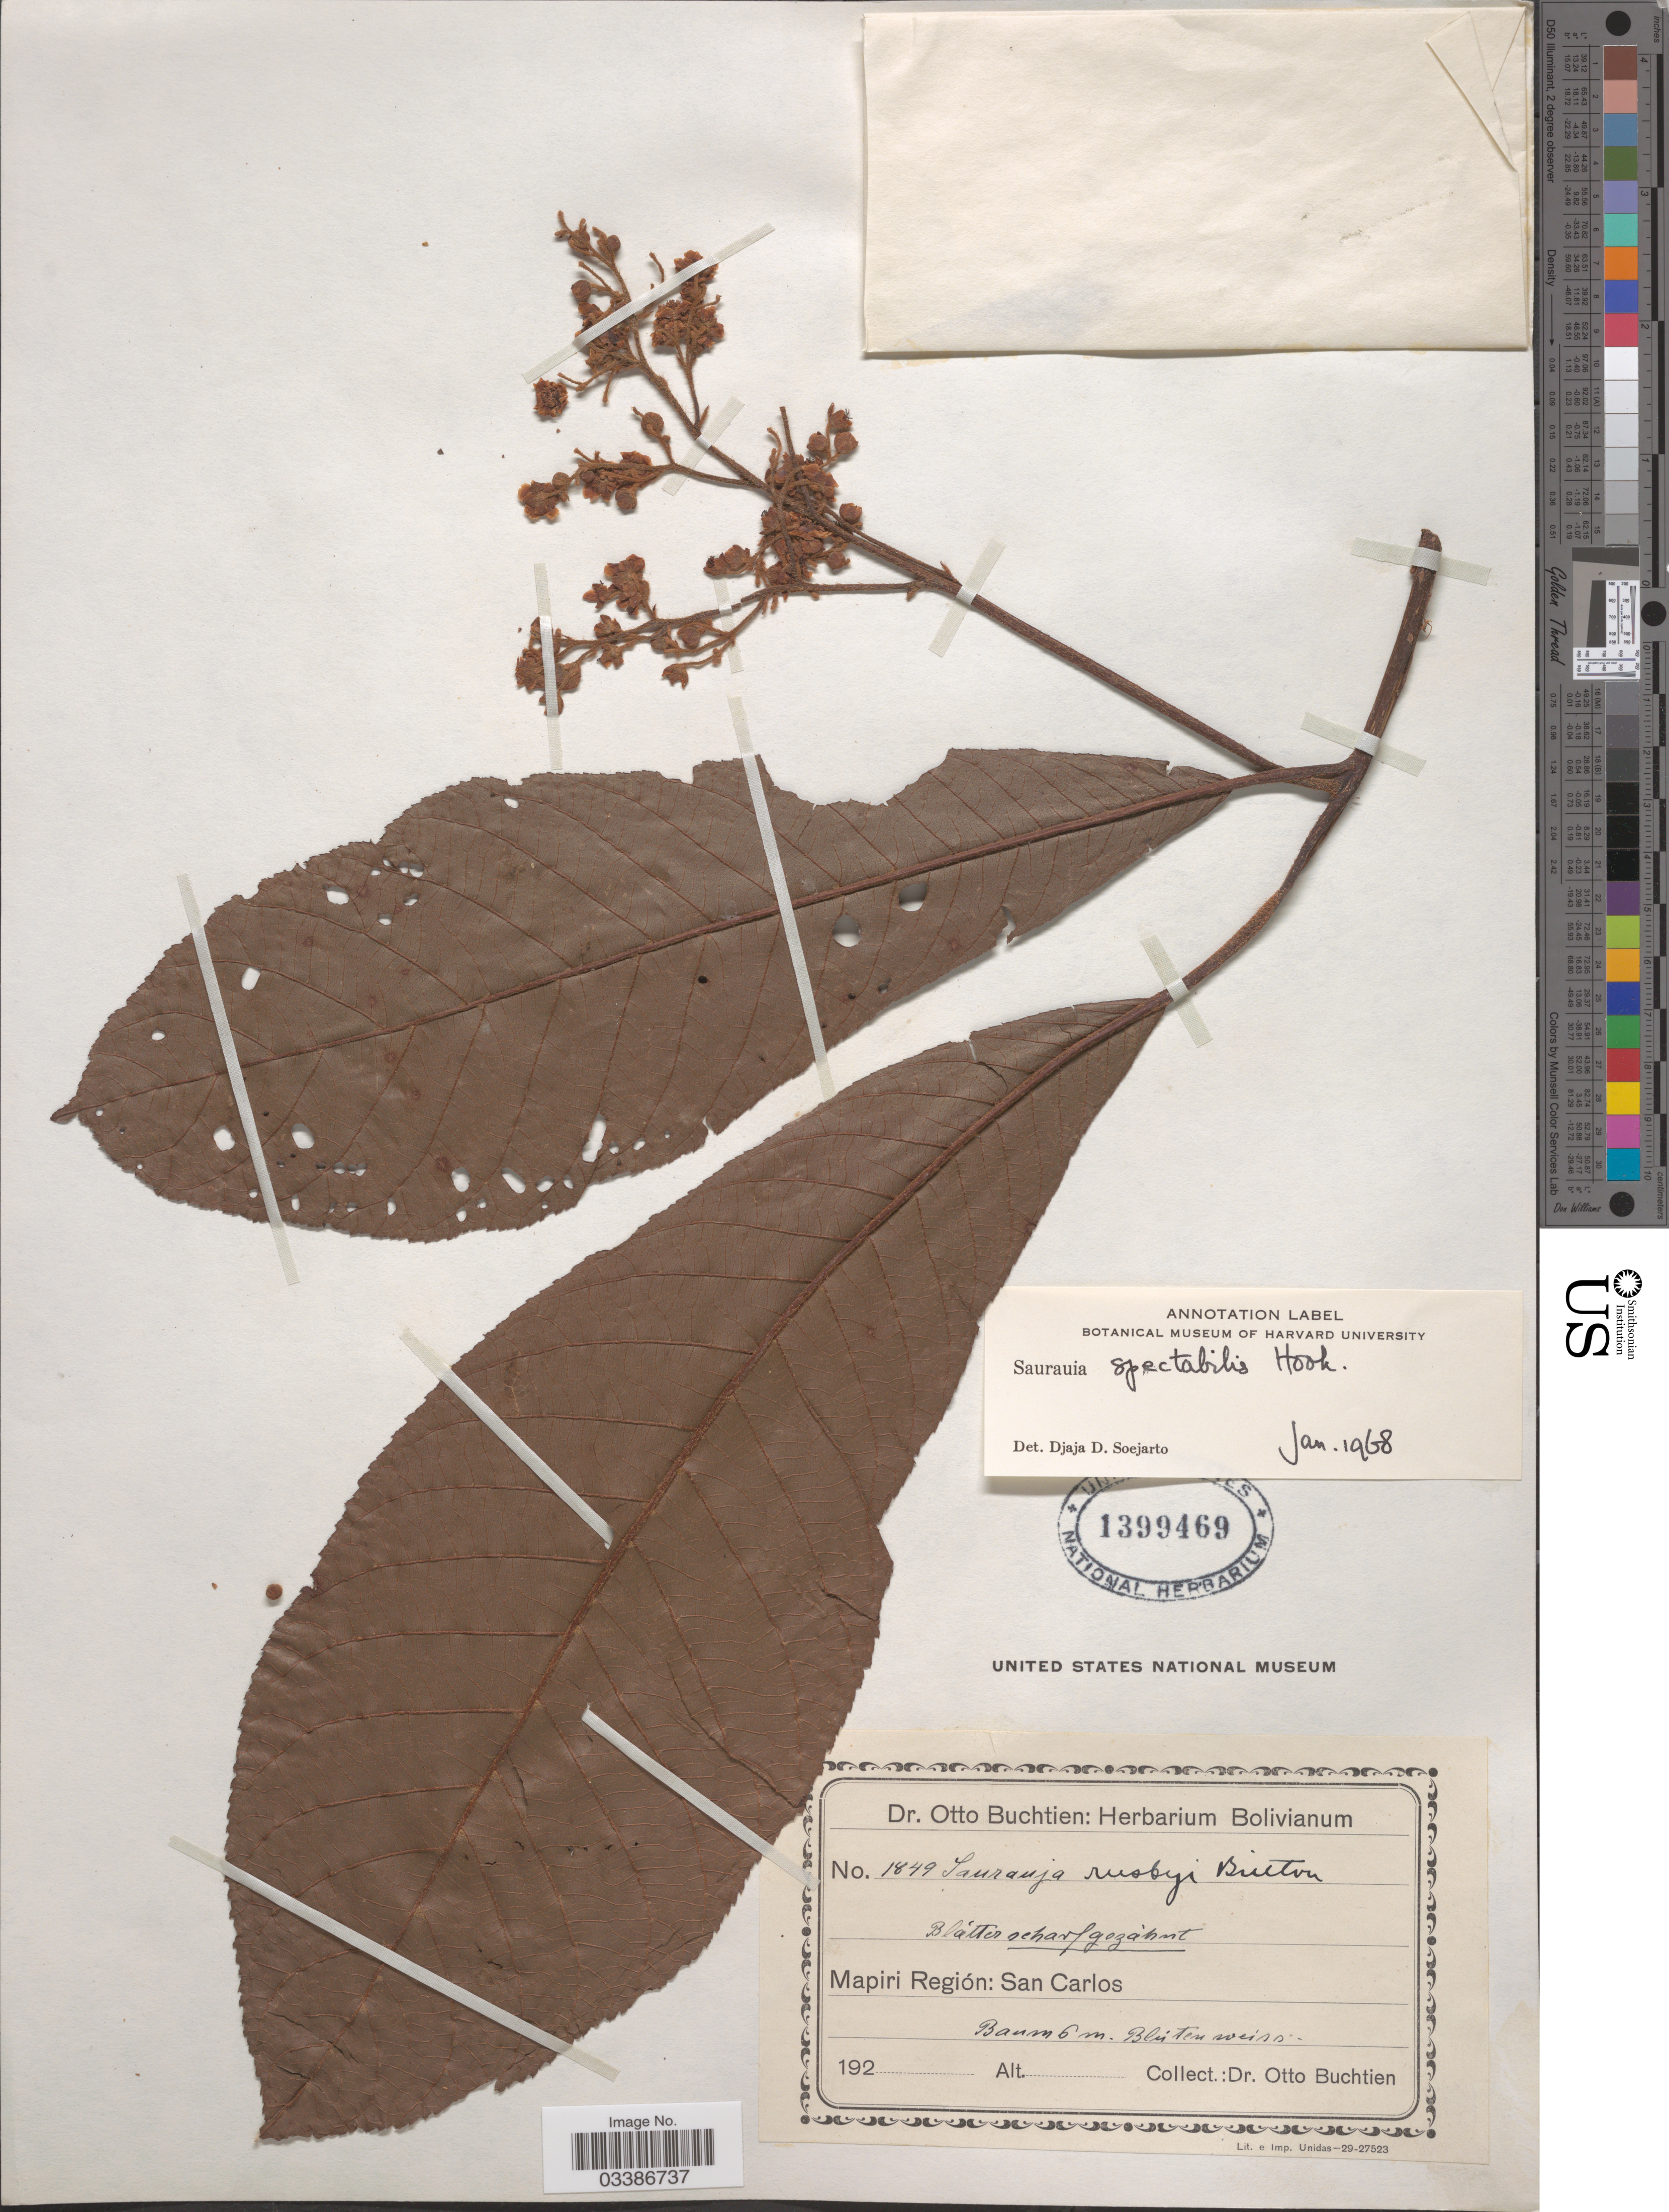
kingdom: Plantae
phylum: Tracheophyta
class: Magnoliopsida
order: Ericales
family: Actinidiaceae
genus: Saurauia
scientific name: Saurauia spectabilis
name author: Hook.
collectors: O. Buchtien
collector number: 1849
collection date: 1920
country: Bolivia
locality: Mapiri Región: San Carlos.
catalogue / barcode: US 1399469